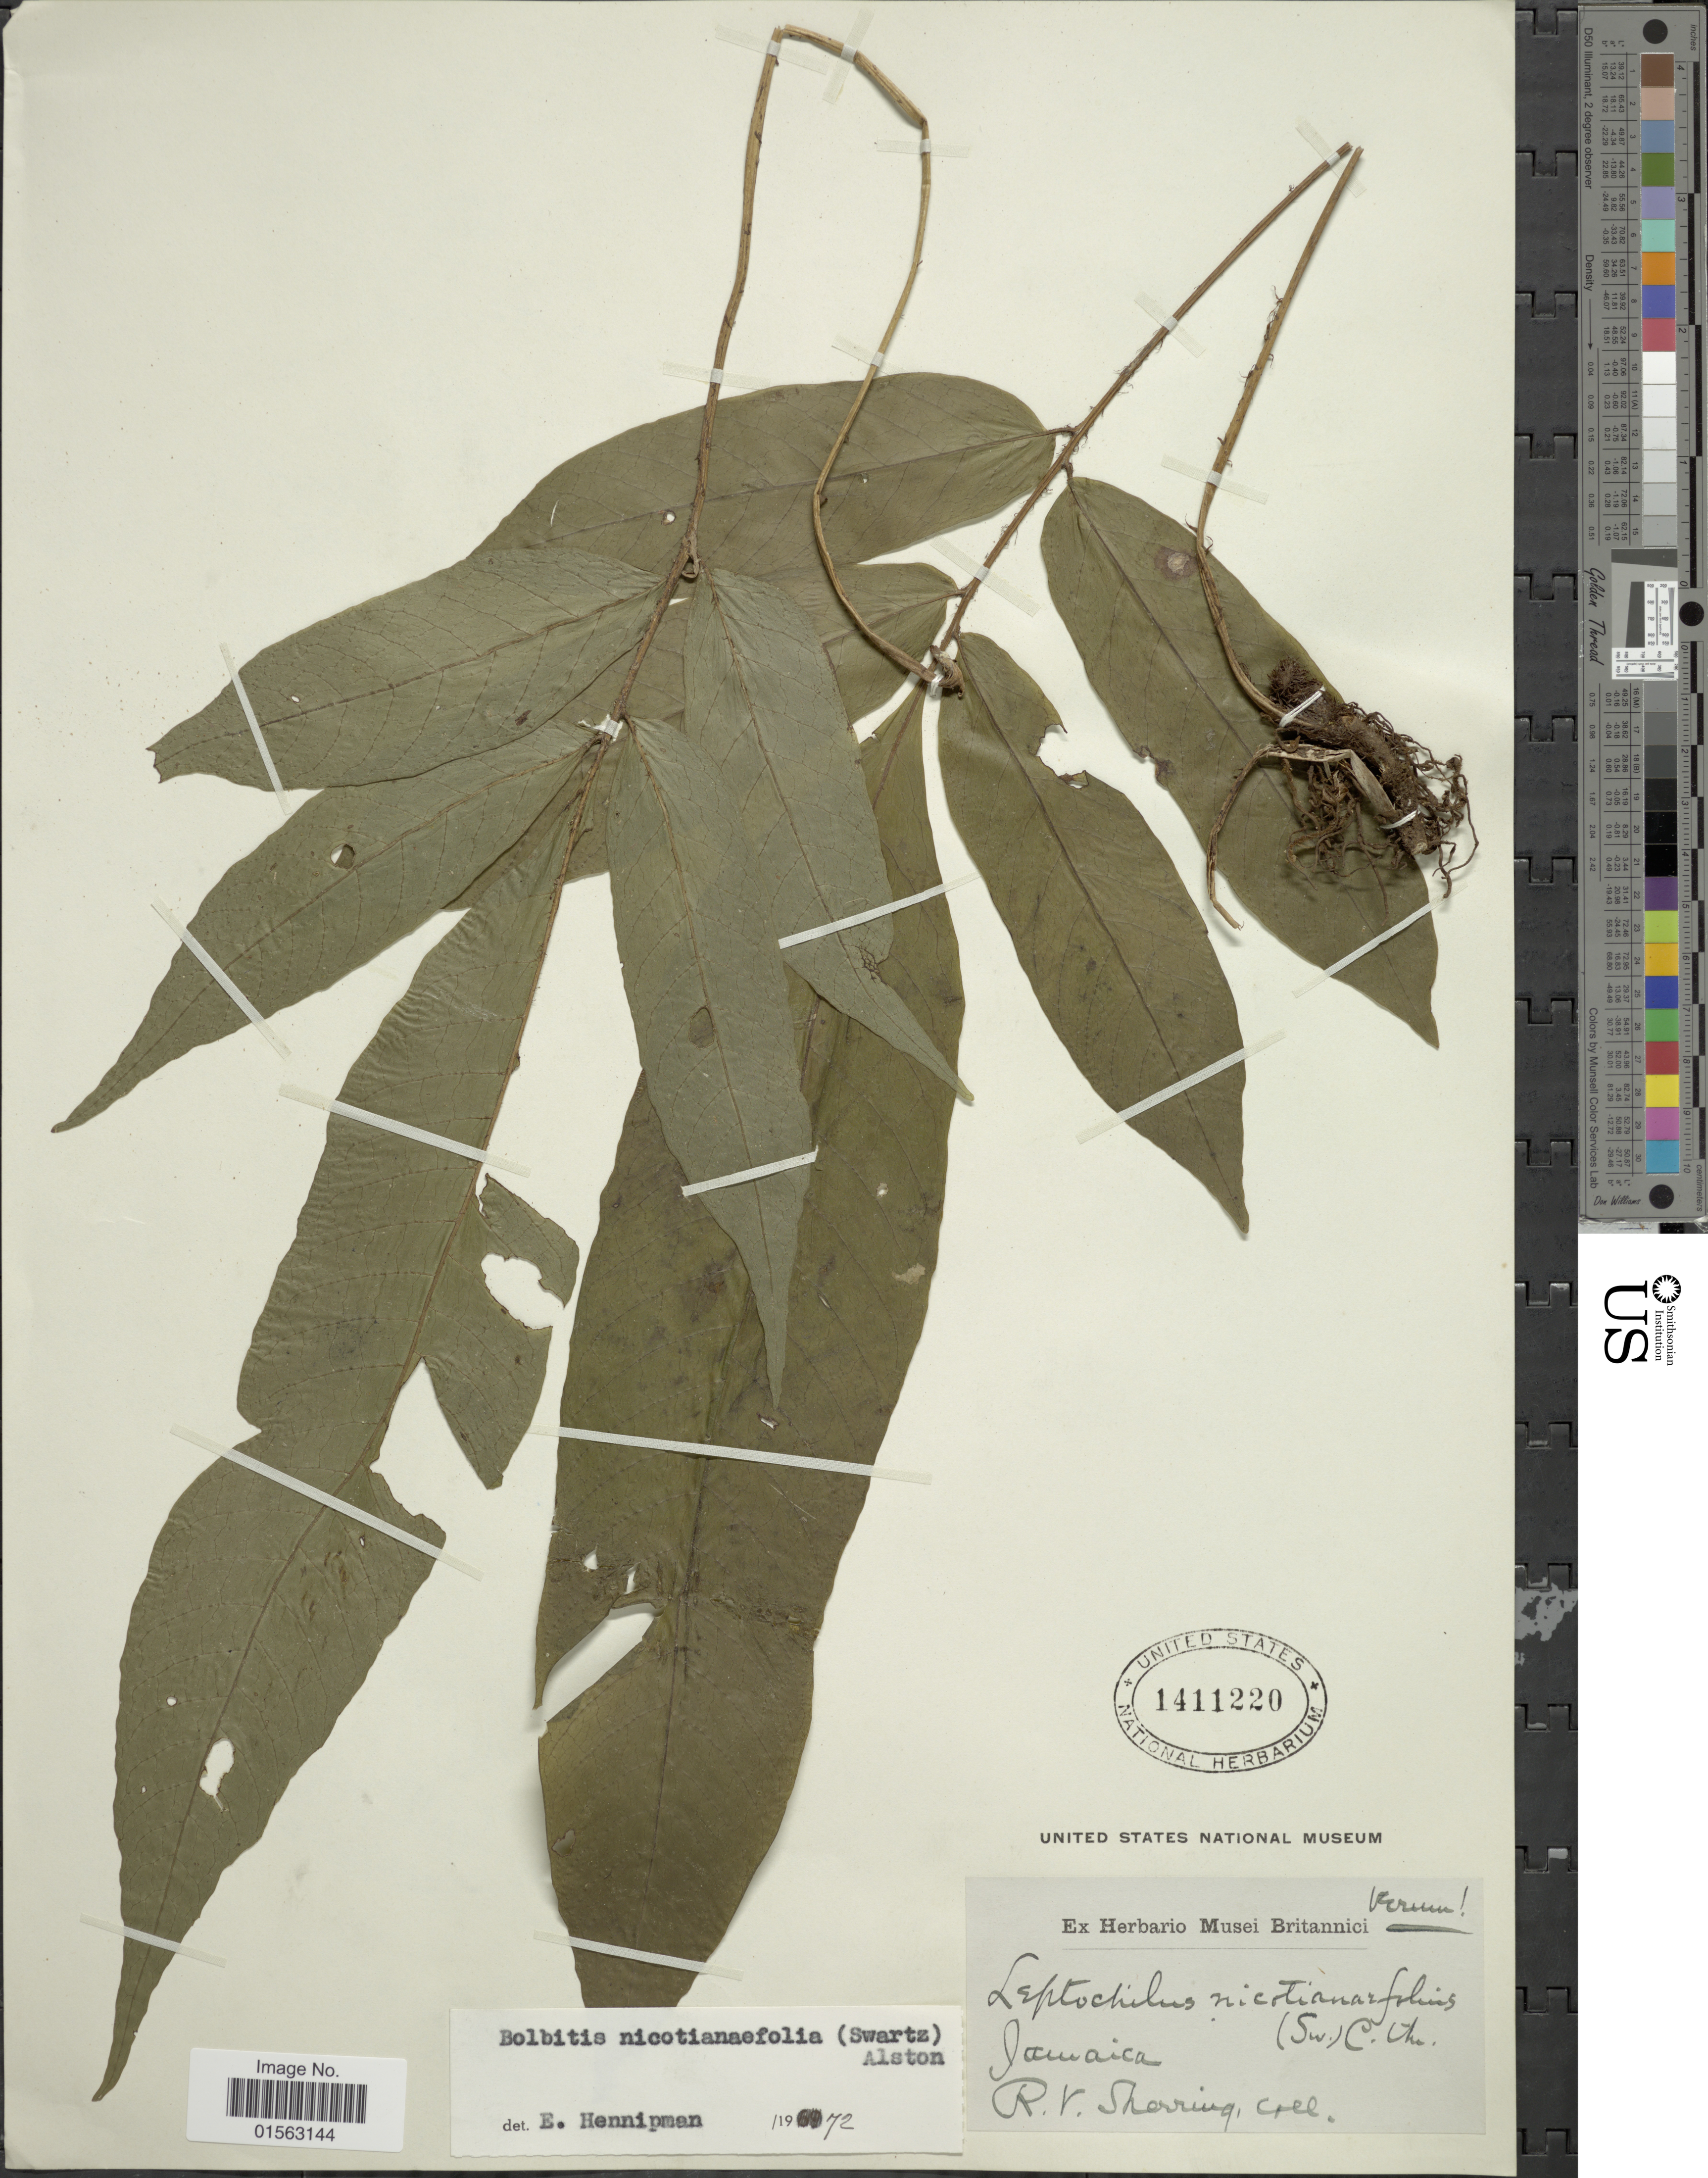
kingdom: Plantae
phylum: Tracheophyta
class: Polypodiopsida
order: Polypodiales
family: Dryopteridaceae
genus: Mickelia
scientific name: Mickelia nicotianifolia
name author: (Sw.) R.C. Moran et al.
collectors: R. Sherring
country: Jamaica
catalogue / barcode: US 1411220